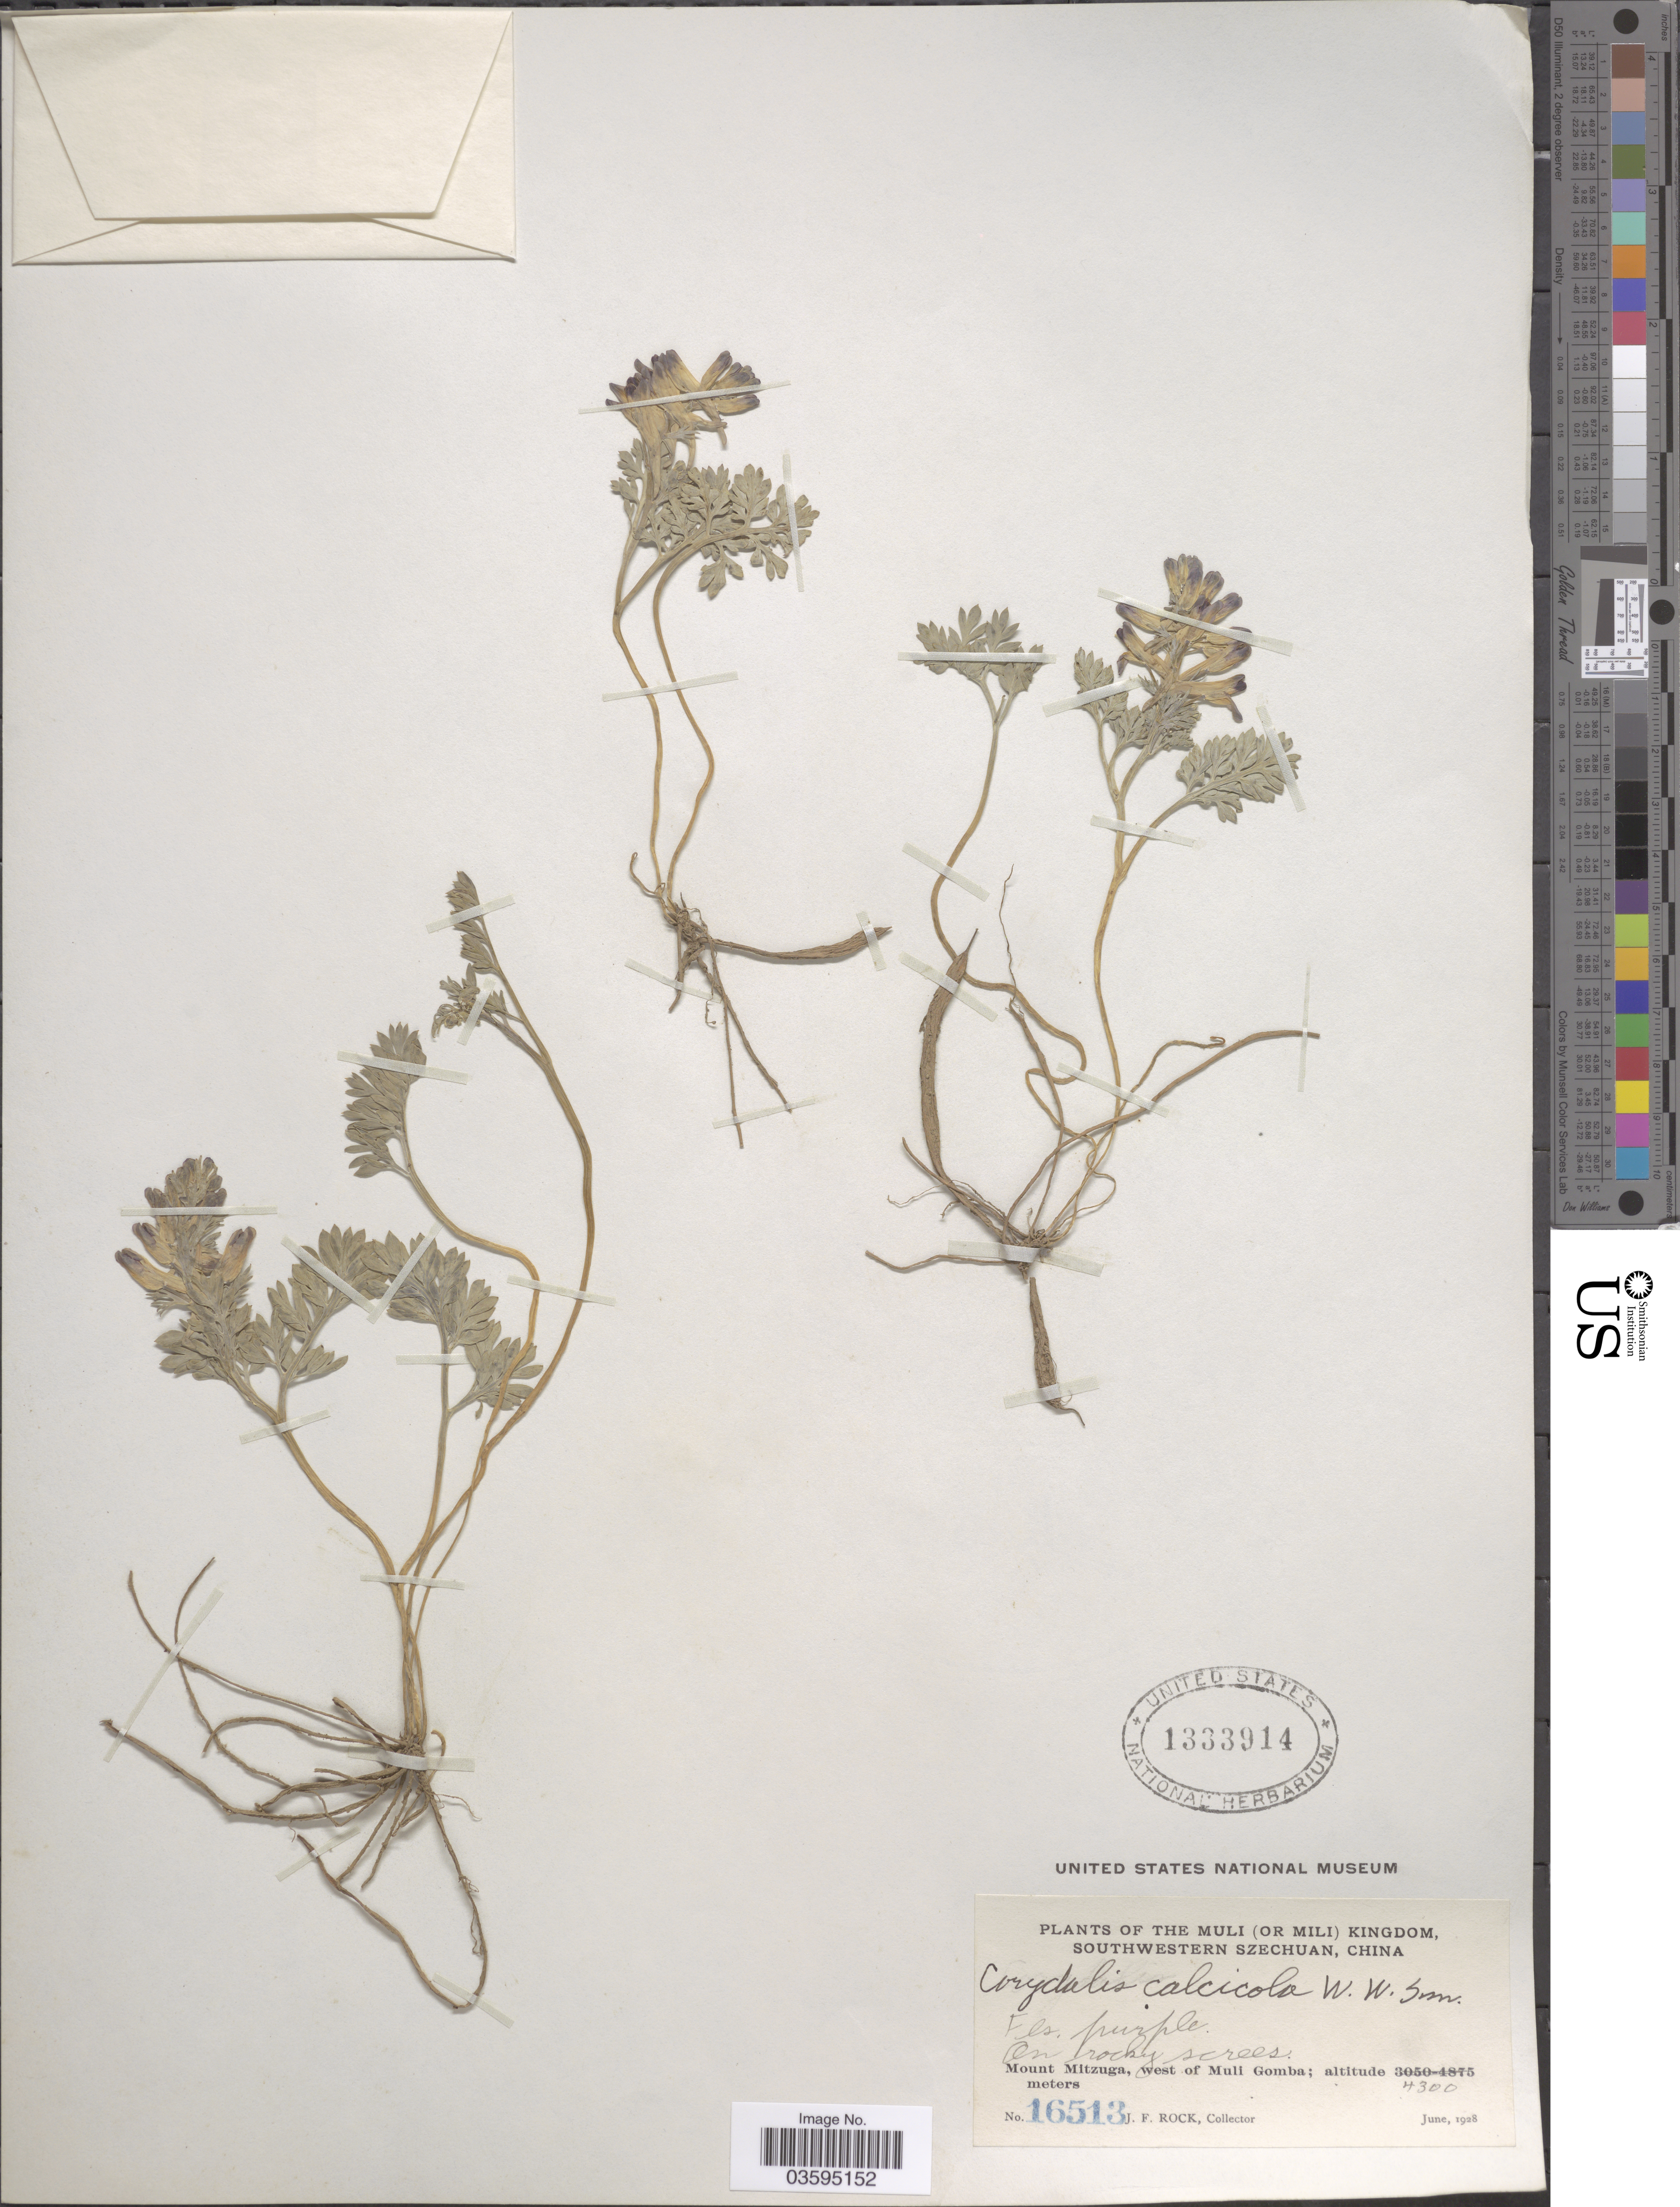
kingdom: Plantae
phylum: Tracheophyta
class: Magnoliopsida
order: Ranunculales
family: Papaveraceae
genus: Corydalis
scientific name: Corydalis calcicola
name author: W.W. Sm.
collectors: J. Rock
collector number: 16513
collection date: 1928-06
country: China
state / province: Sichuan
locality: The Muli (or Mili) Kingdom. Southwestern Szechuan. Mount Mitzuga, west of Muli Gomba.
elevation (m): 4300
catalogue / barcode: US 1333914